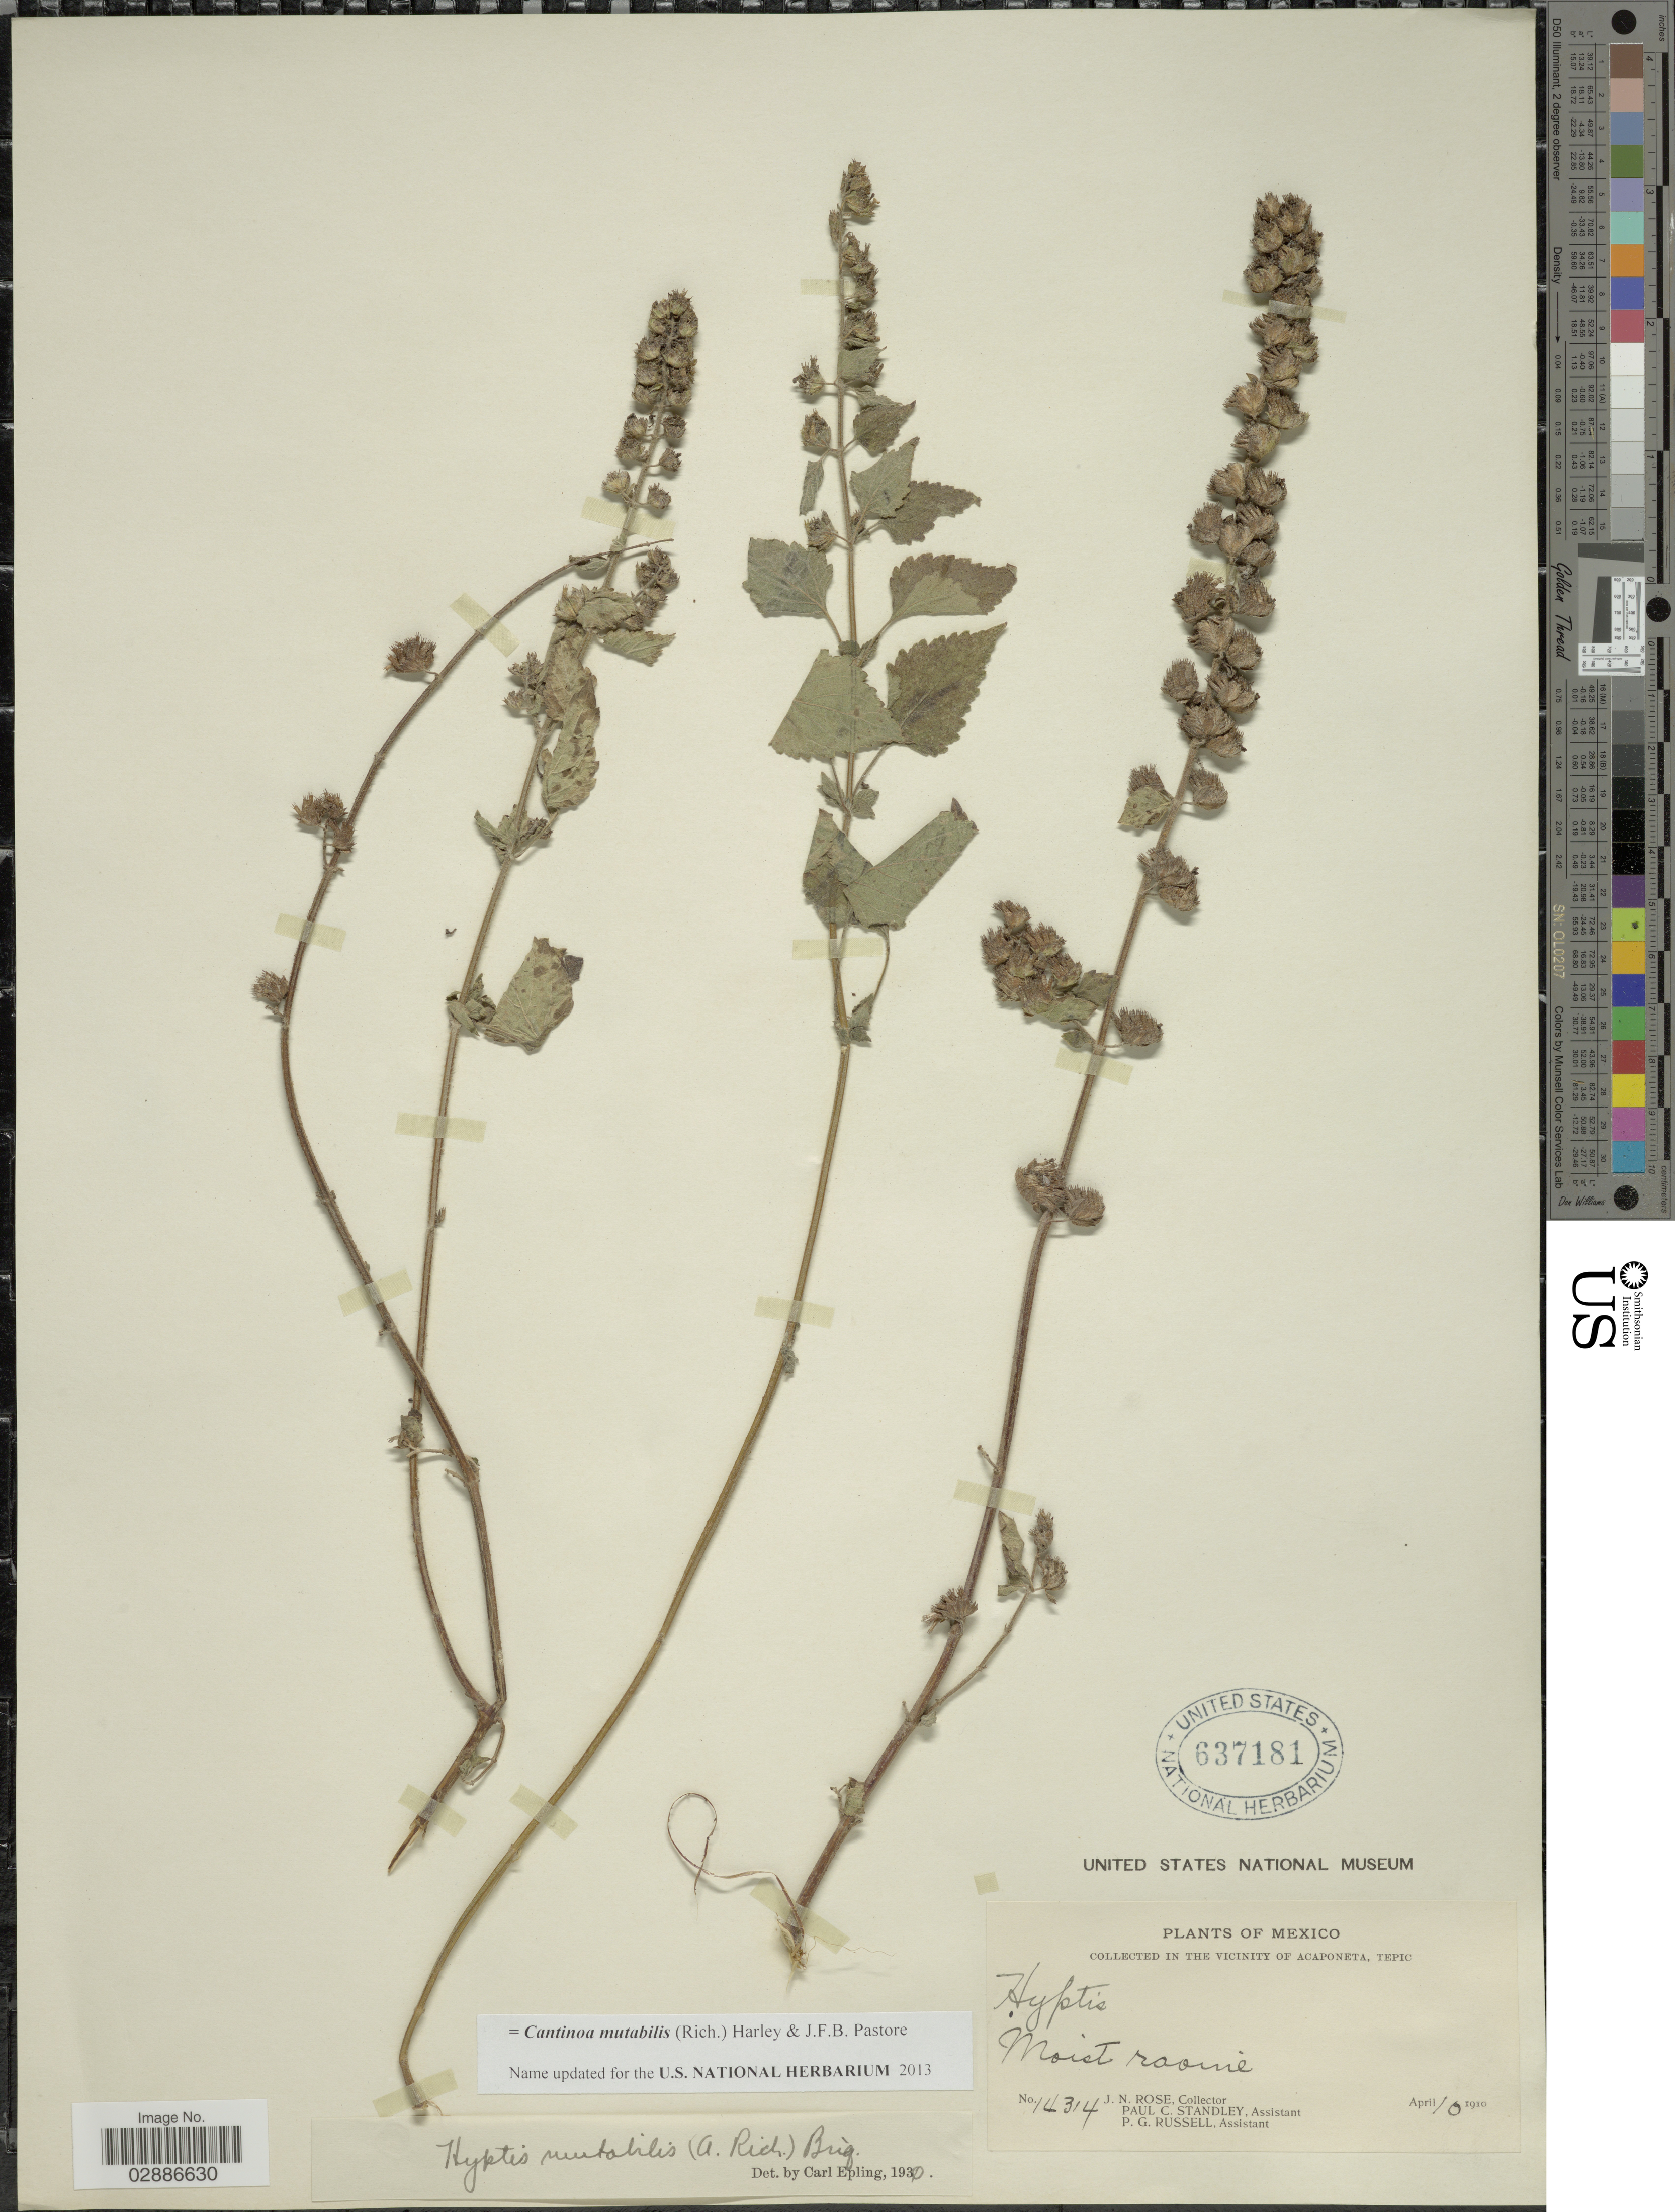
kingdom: Plantae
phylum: Tracheophyta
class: Magnoliopsida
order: Lamiales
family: Lamiaceae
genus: Cantinoa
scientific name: Cantinoa mutabilis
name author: (Epling) Harley & J.F.B. Pastore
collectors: J. N. Rose, P. C. Standley & P. G. Russell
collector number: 14314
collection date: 1910-04-10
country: Mexico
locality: In the vicinity of Acaponeta, Tepic.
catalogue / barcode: US 637181